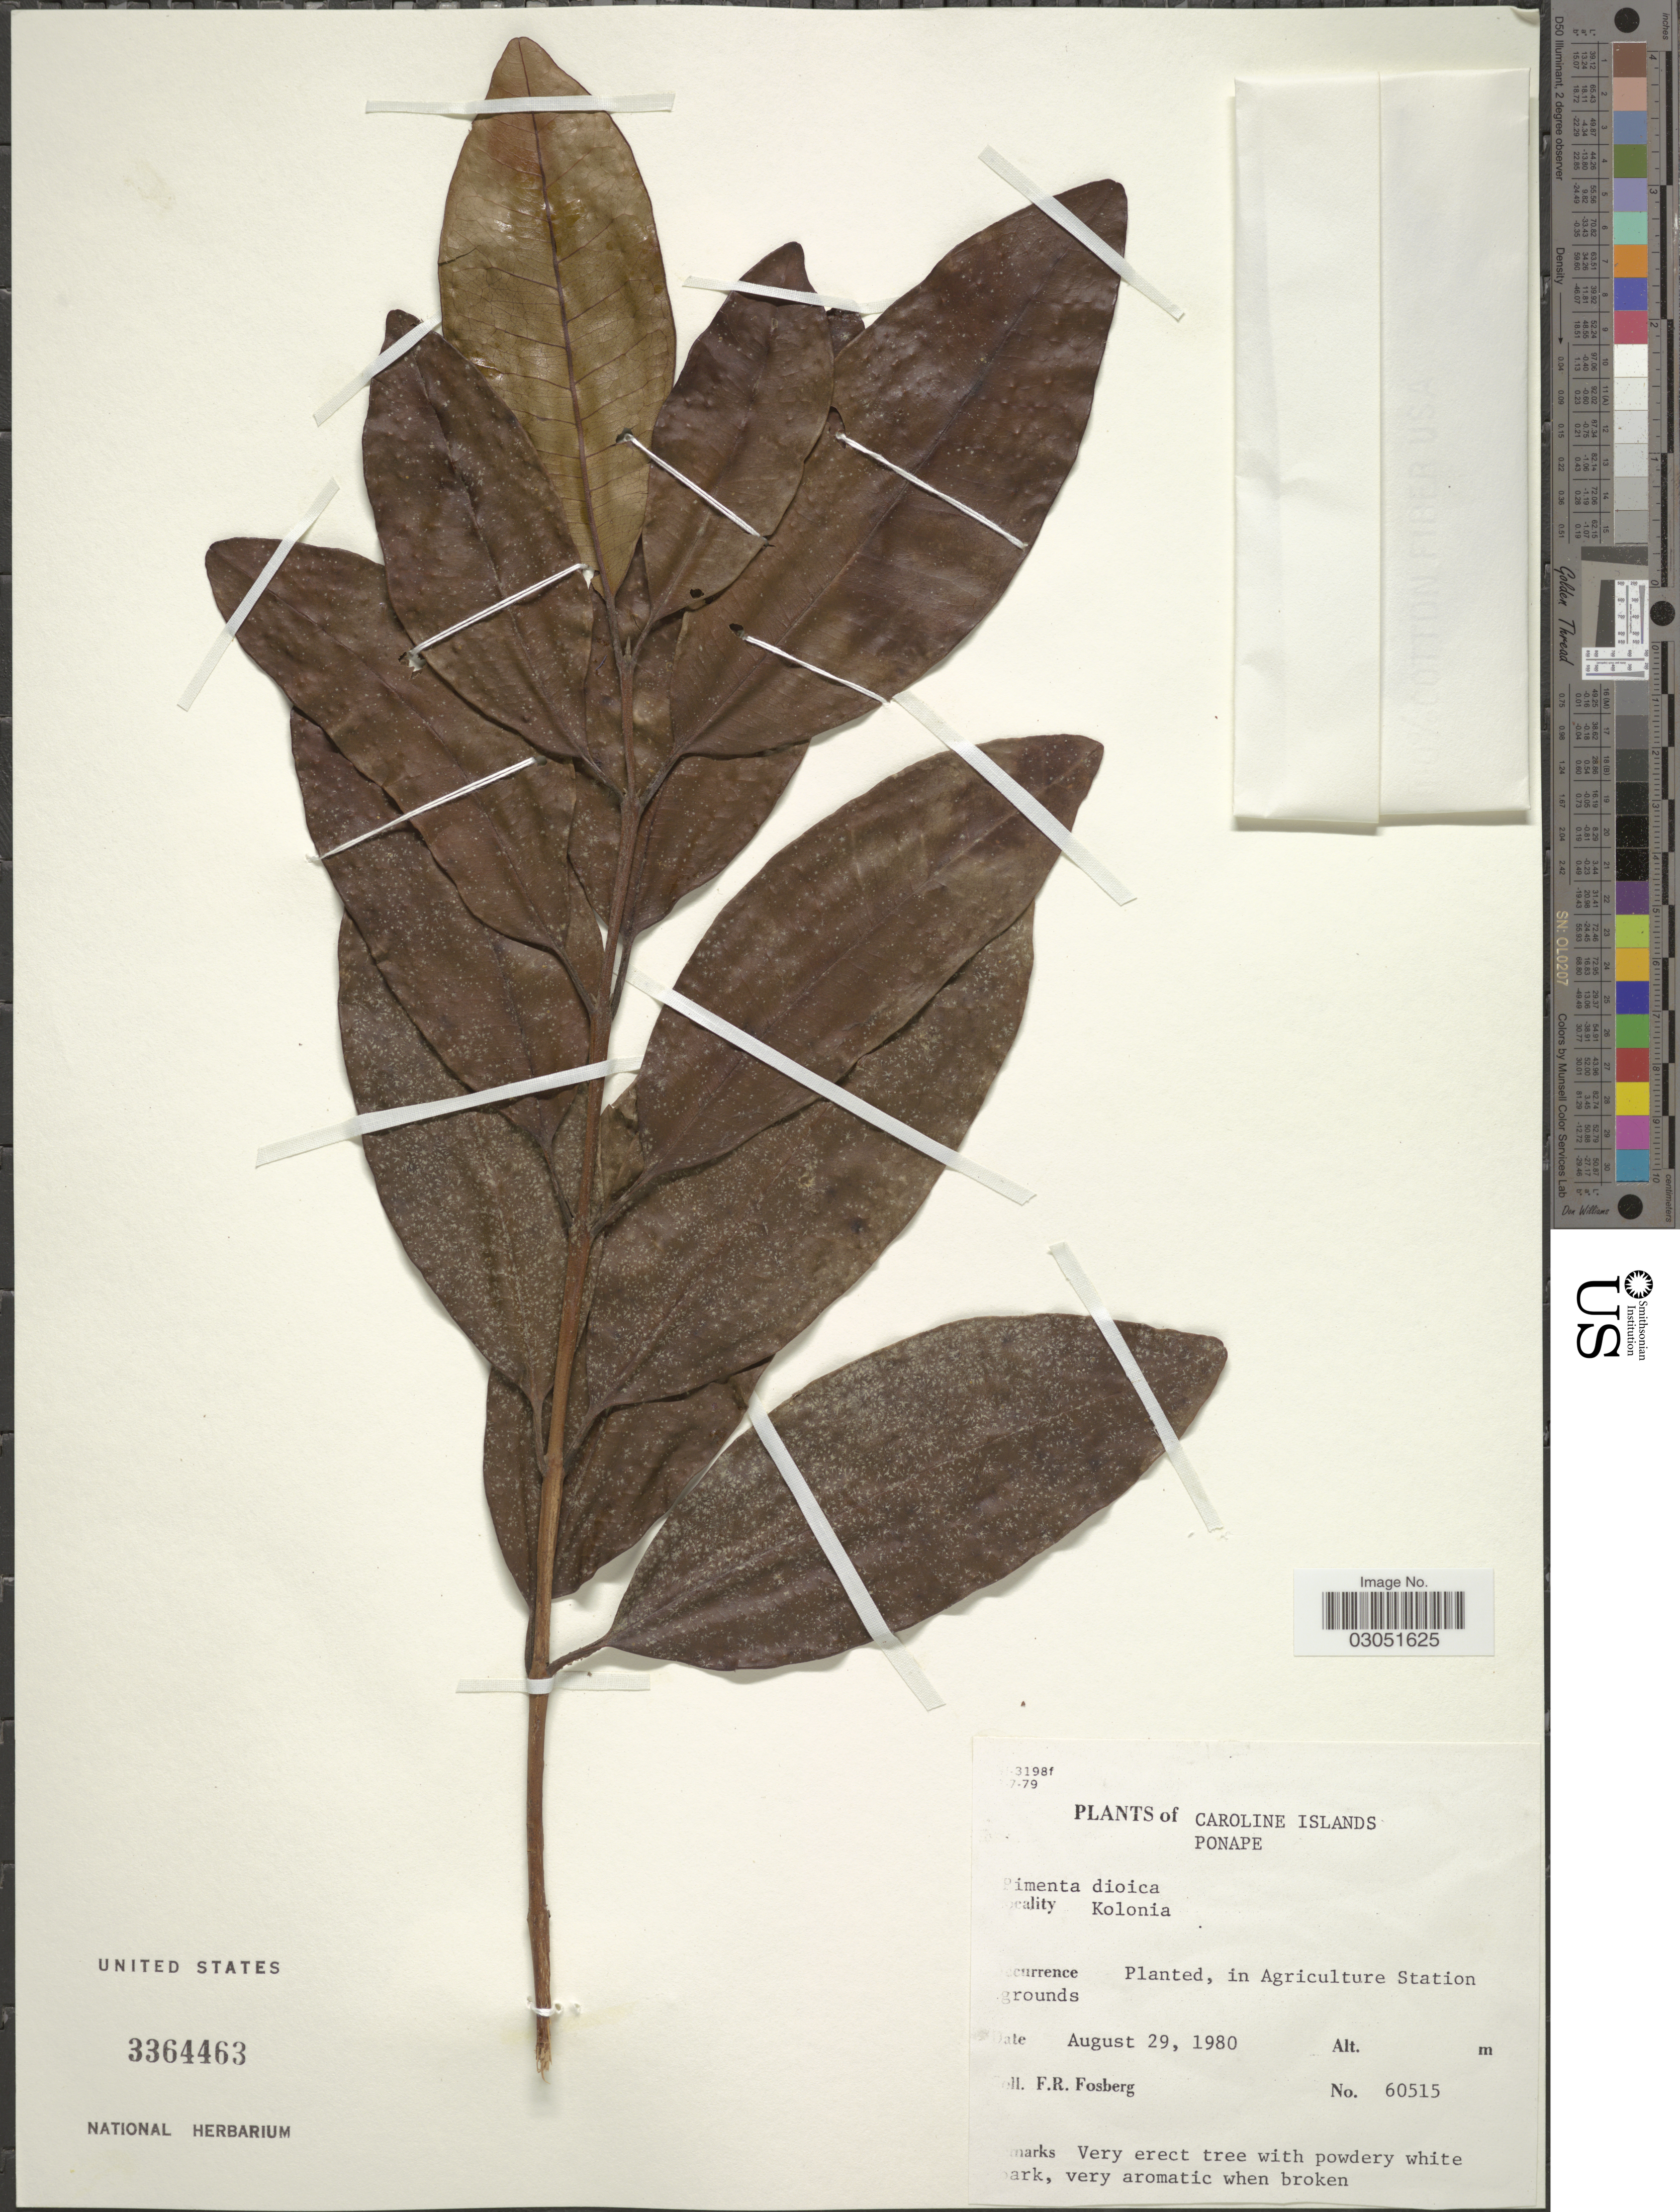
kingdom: Plantae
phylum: Tracheophyta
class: Magnoliopsida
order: Myrtales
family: Myrtaceae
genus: Pimenta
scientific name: Pimenta dioica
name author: (L.) Merr.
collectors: F. R. Fosberg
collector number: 60515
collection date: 1980-08-29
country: Micronesia, Federated States of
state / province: Pohnpei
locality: Caroline Islands. Ponape, in Agriculture Station.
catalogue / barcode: US 3364463